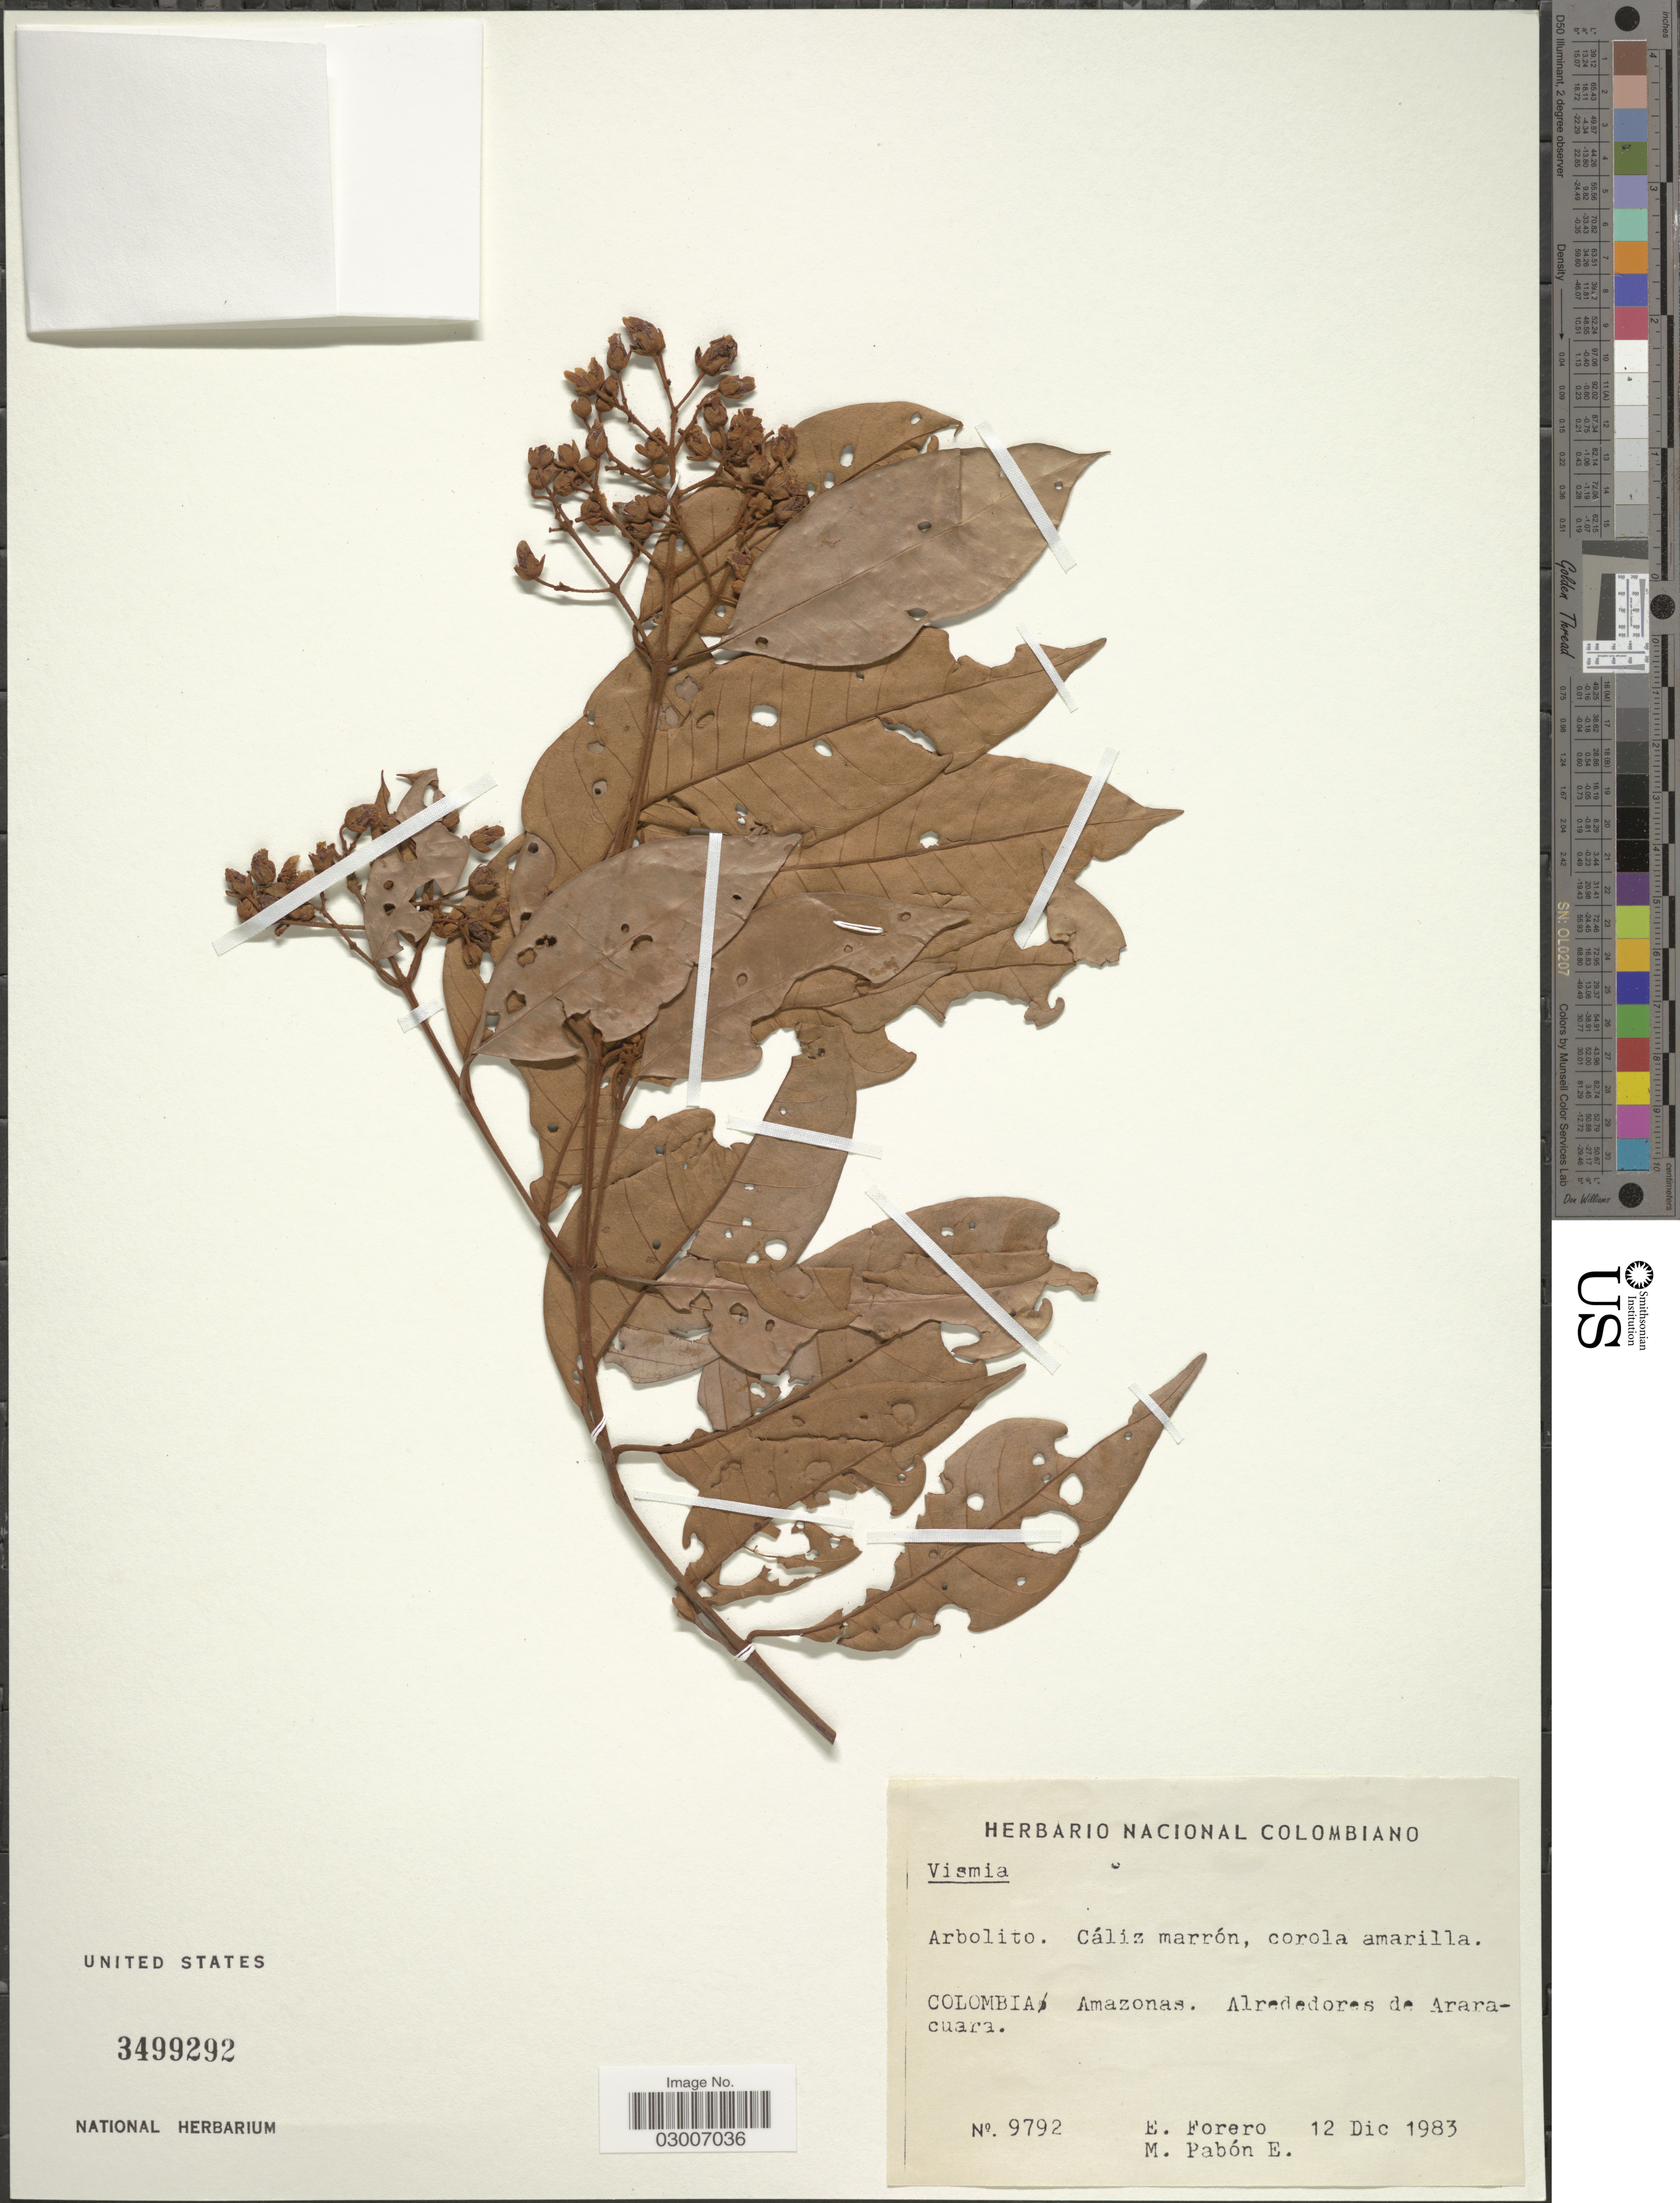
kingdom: Plantae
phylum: Tracheophyta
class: Magnoliopsida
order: Malpighiales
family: Hypericaceae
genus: Vismia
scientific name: Vismia sp.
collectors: E. Forero & M. A. Pabon E.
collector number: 9792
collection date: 1983-12-12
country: Colombia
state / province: Amazônas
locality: Alrededores de Araracuara.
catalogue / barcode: US 3499292